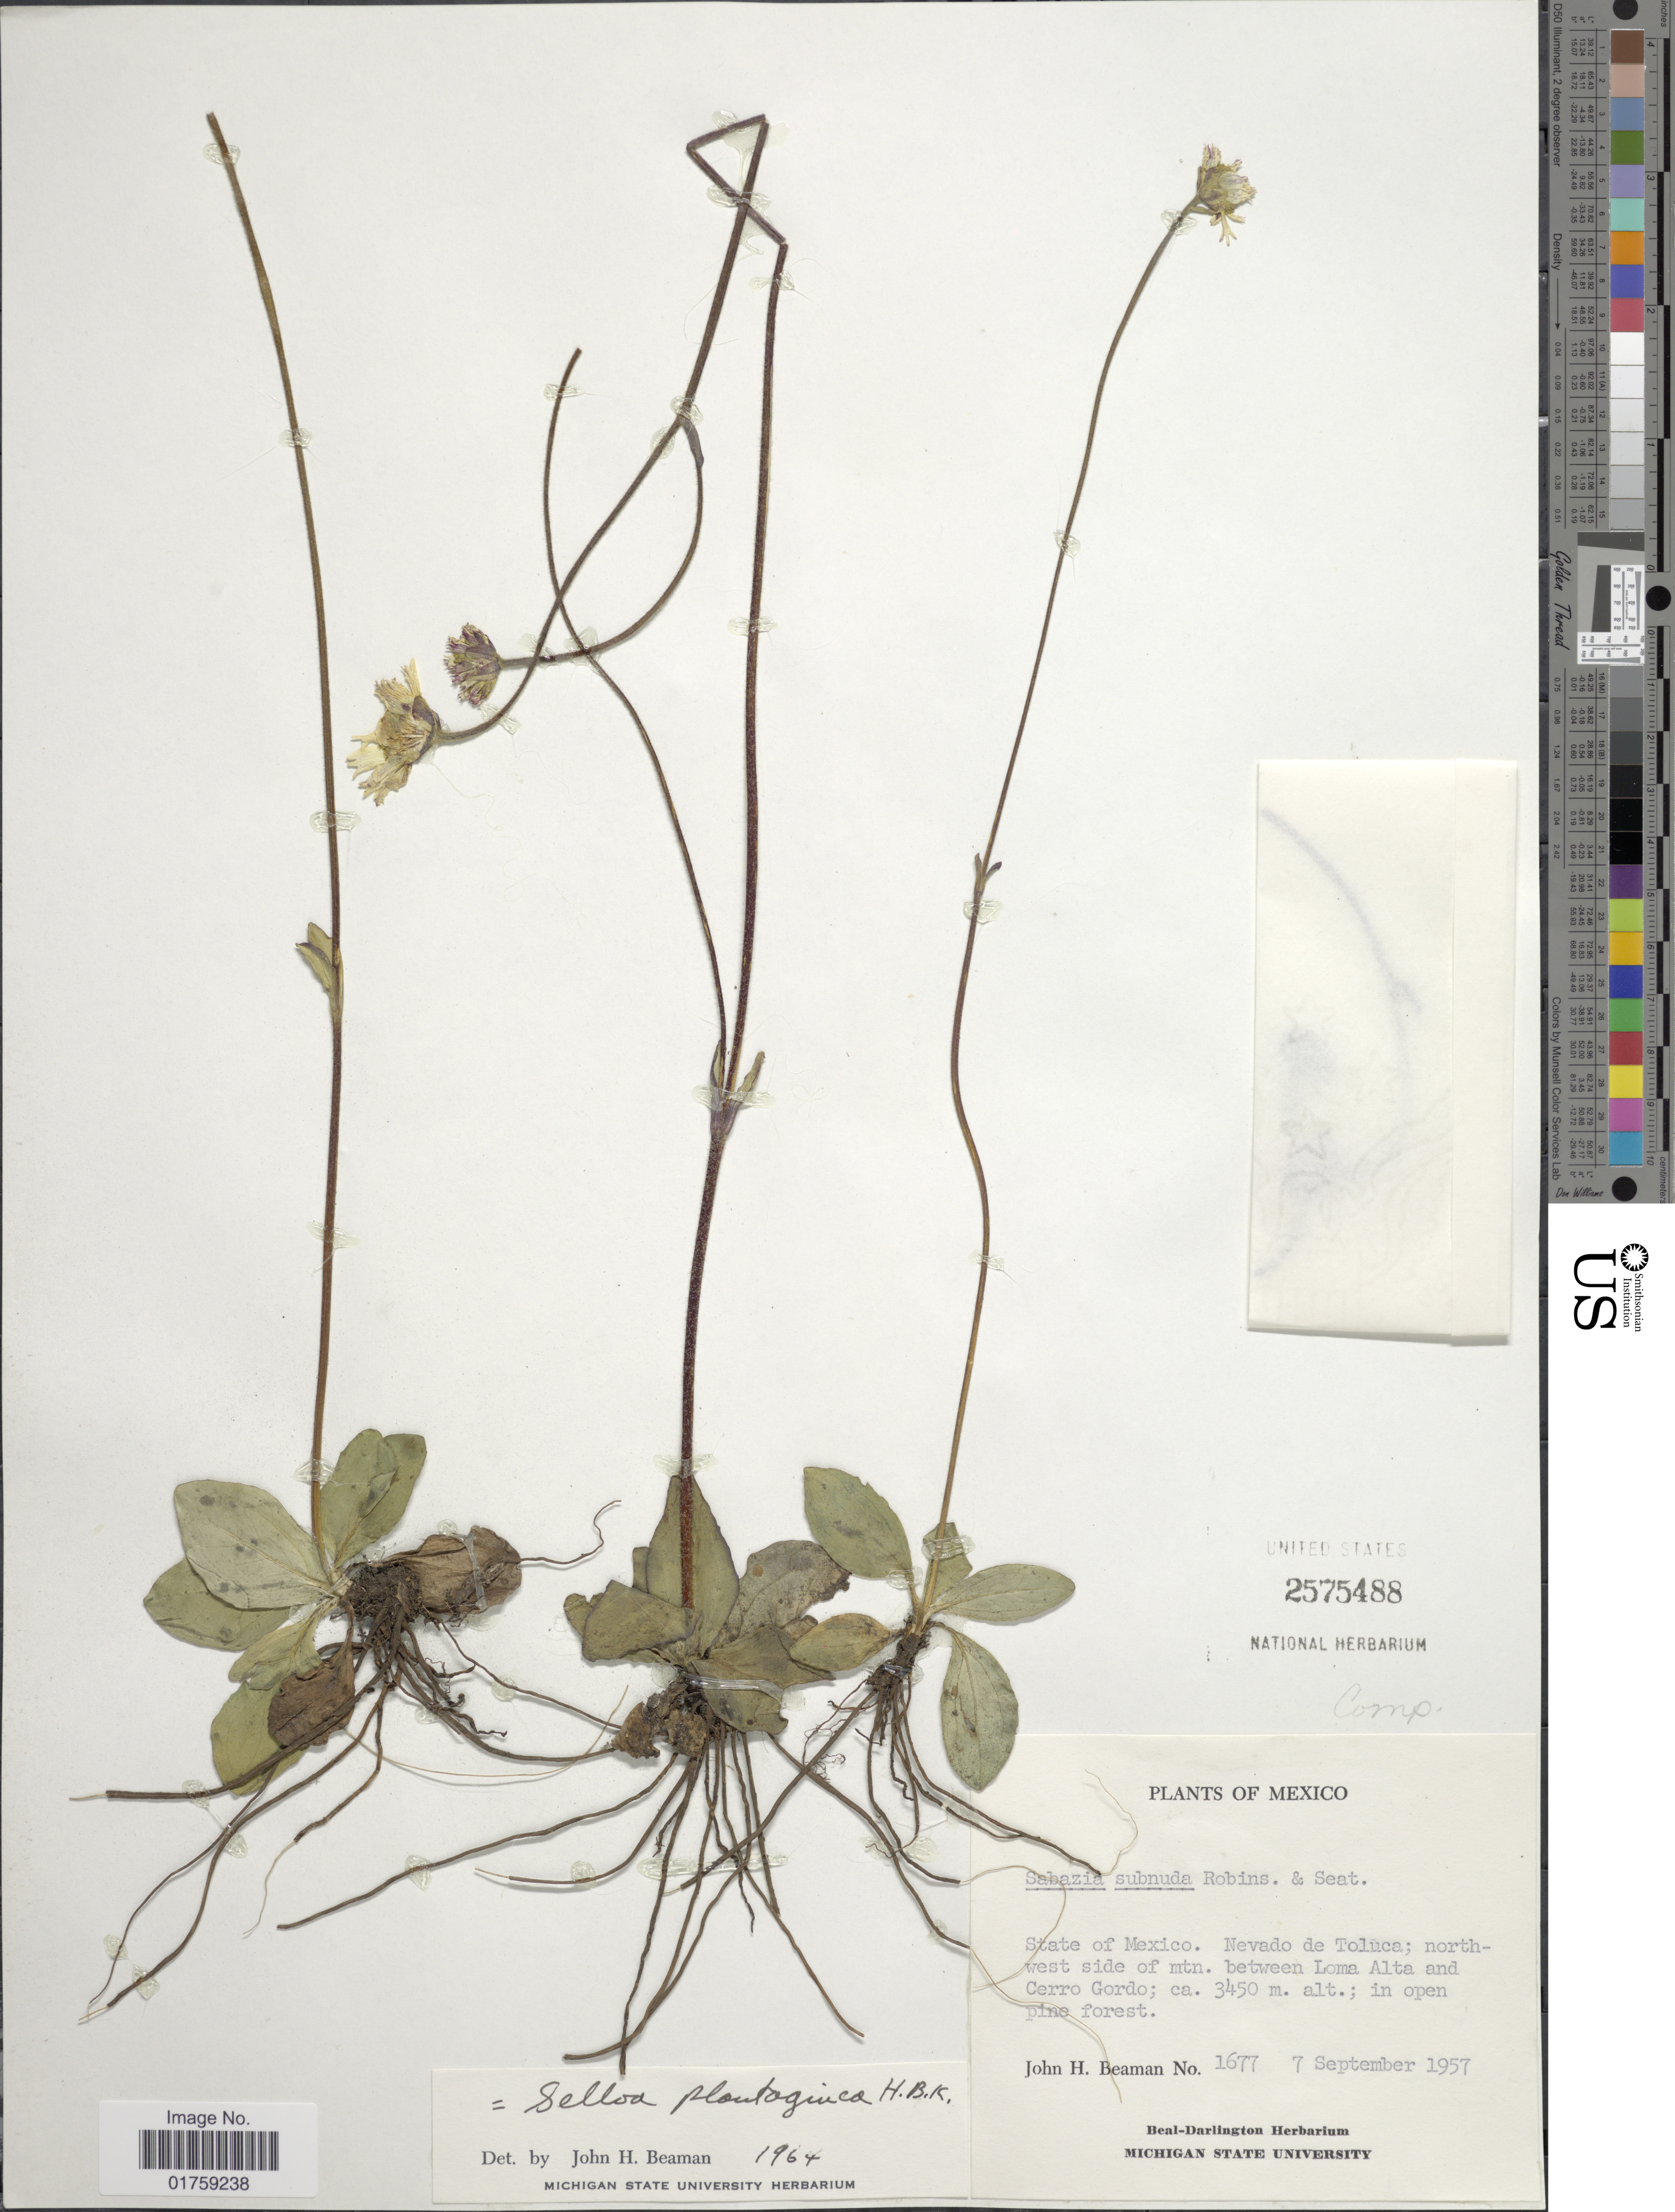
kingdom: Plantae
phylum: Tracheophyta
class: Magnoliopsida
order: Asterales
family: Asteraceae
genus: Selloa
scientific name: Selloa plantaginea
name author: Kunth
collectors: J. H. Beaman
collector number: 1677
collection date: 1957-09-07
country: Mexico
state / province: México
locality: Mexico. State of México. nevado de Toluca; north-west side of mtn. between Loma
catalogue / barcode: US 2575488